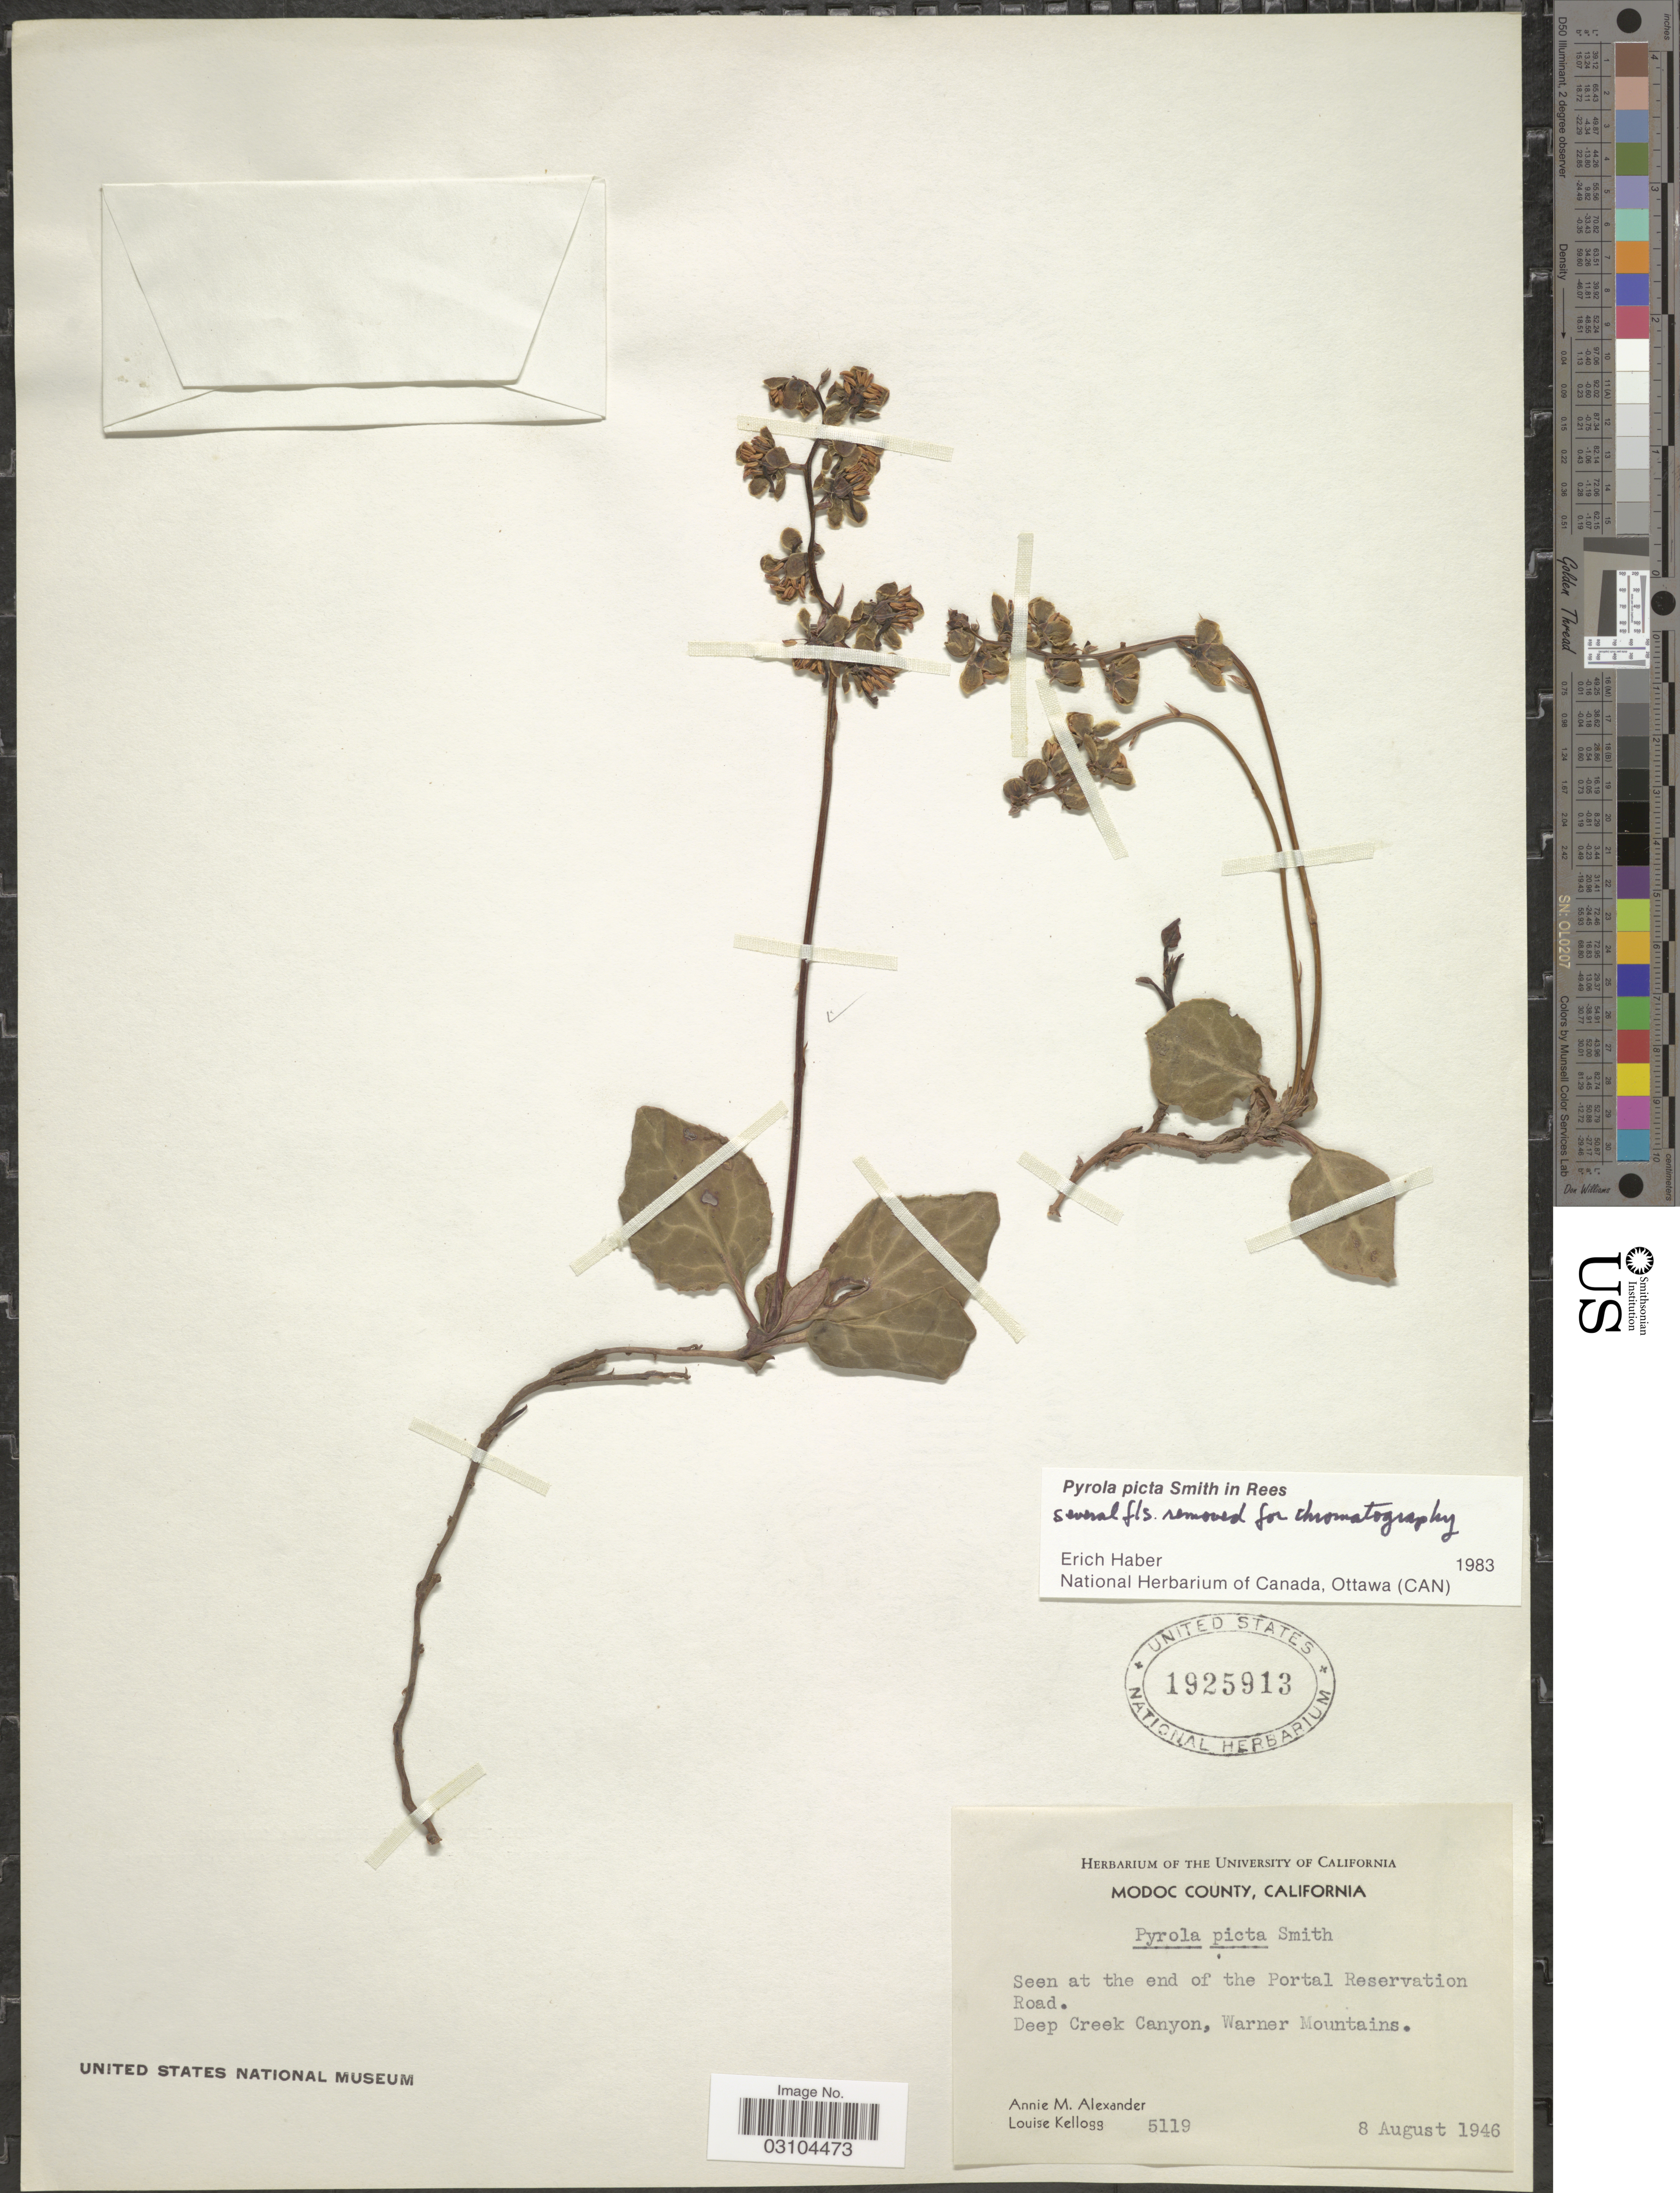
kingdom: Plantae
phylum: Tracheophyta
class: Magnoliopsida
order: Ericales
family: Ericaceae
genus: Pyrola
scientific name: Pyrola picta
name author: Sm. in Rees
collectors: A. M. Alexander & L. Kellogg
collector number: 5119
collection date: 1946-08-08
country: United States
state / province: California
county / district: Modoc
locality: Modoc County. At the end of the Portal Reservation Road. Deep Creek Canyon, Warner Mountains.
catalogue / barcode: US 1925913